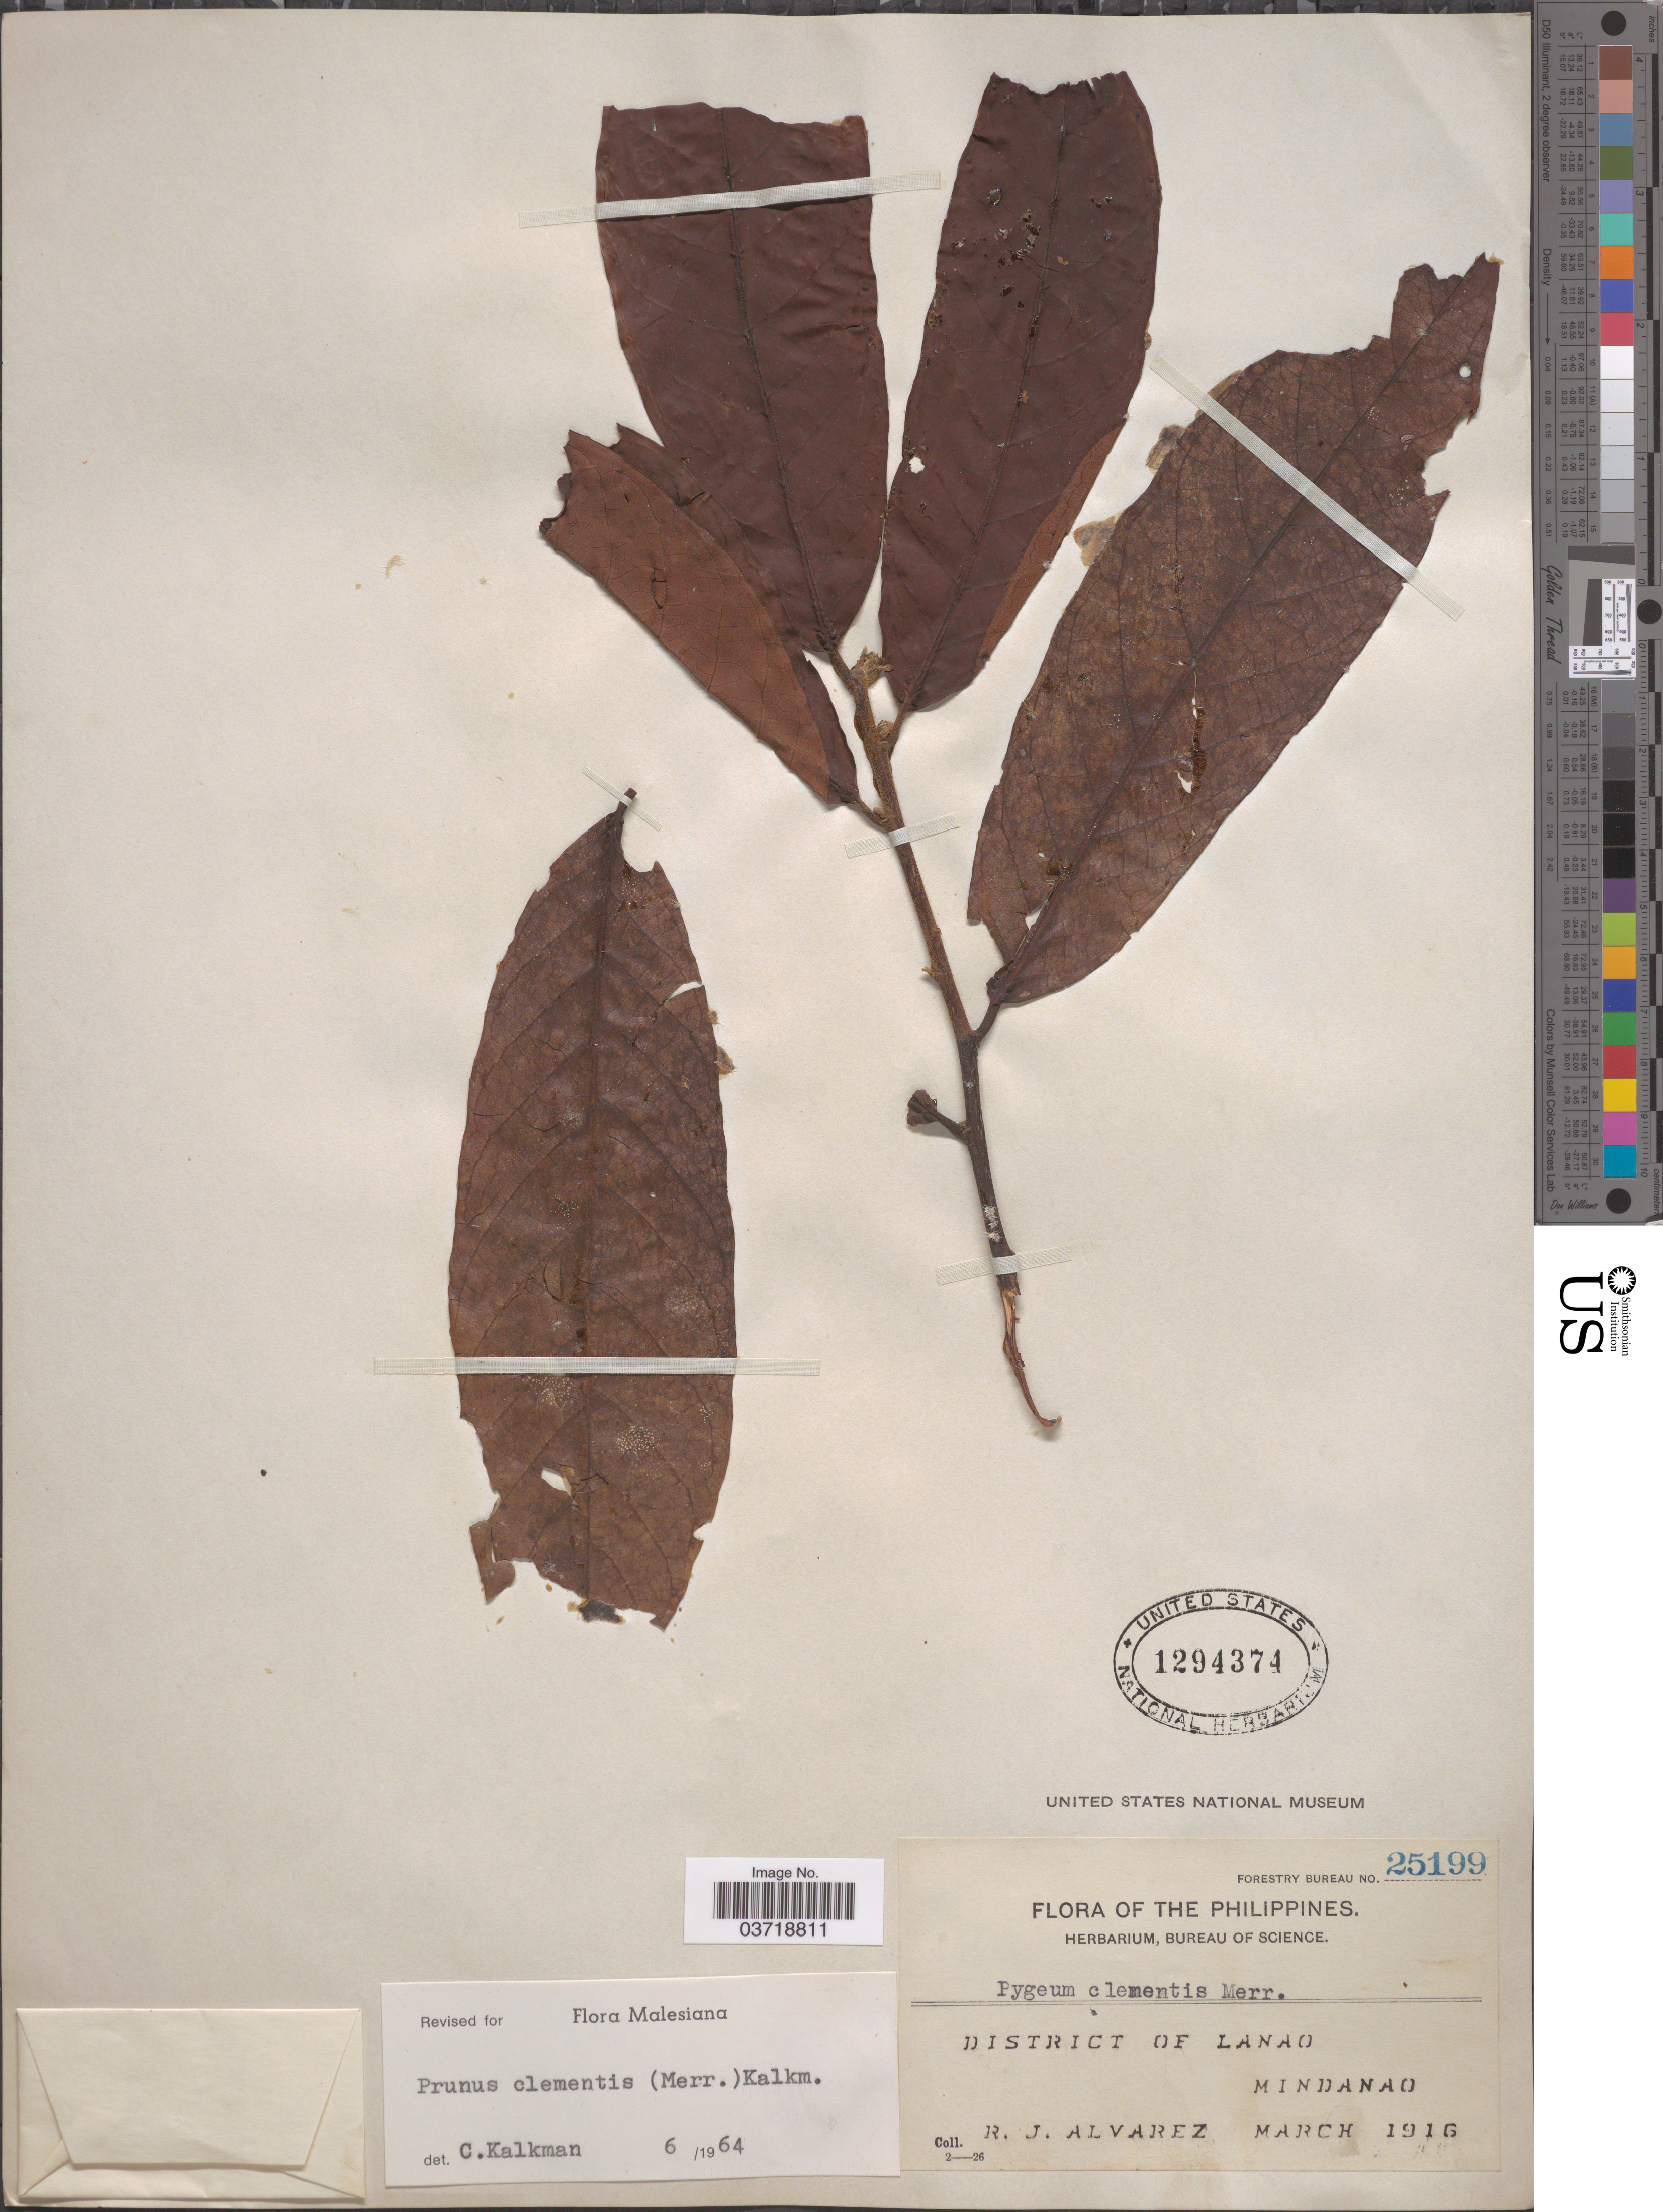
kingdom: Plantae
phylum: Tracheophyta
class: Magnoliopsida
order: Rosales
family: Rosaceae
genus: Prunus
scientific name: Prunus clementis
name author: (Merr.) Kalkman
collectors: R. Alvarez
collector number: Forestry Bureau 25199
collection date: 1916-03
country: Philippines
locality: District of Lanao. Mindanao.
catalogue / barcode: US 1294374